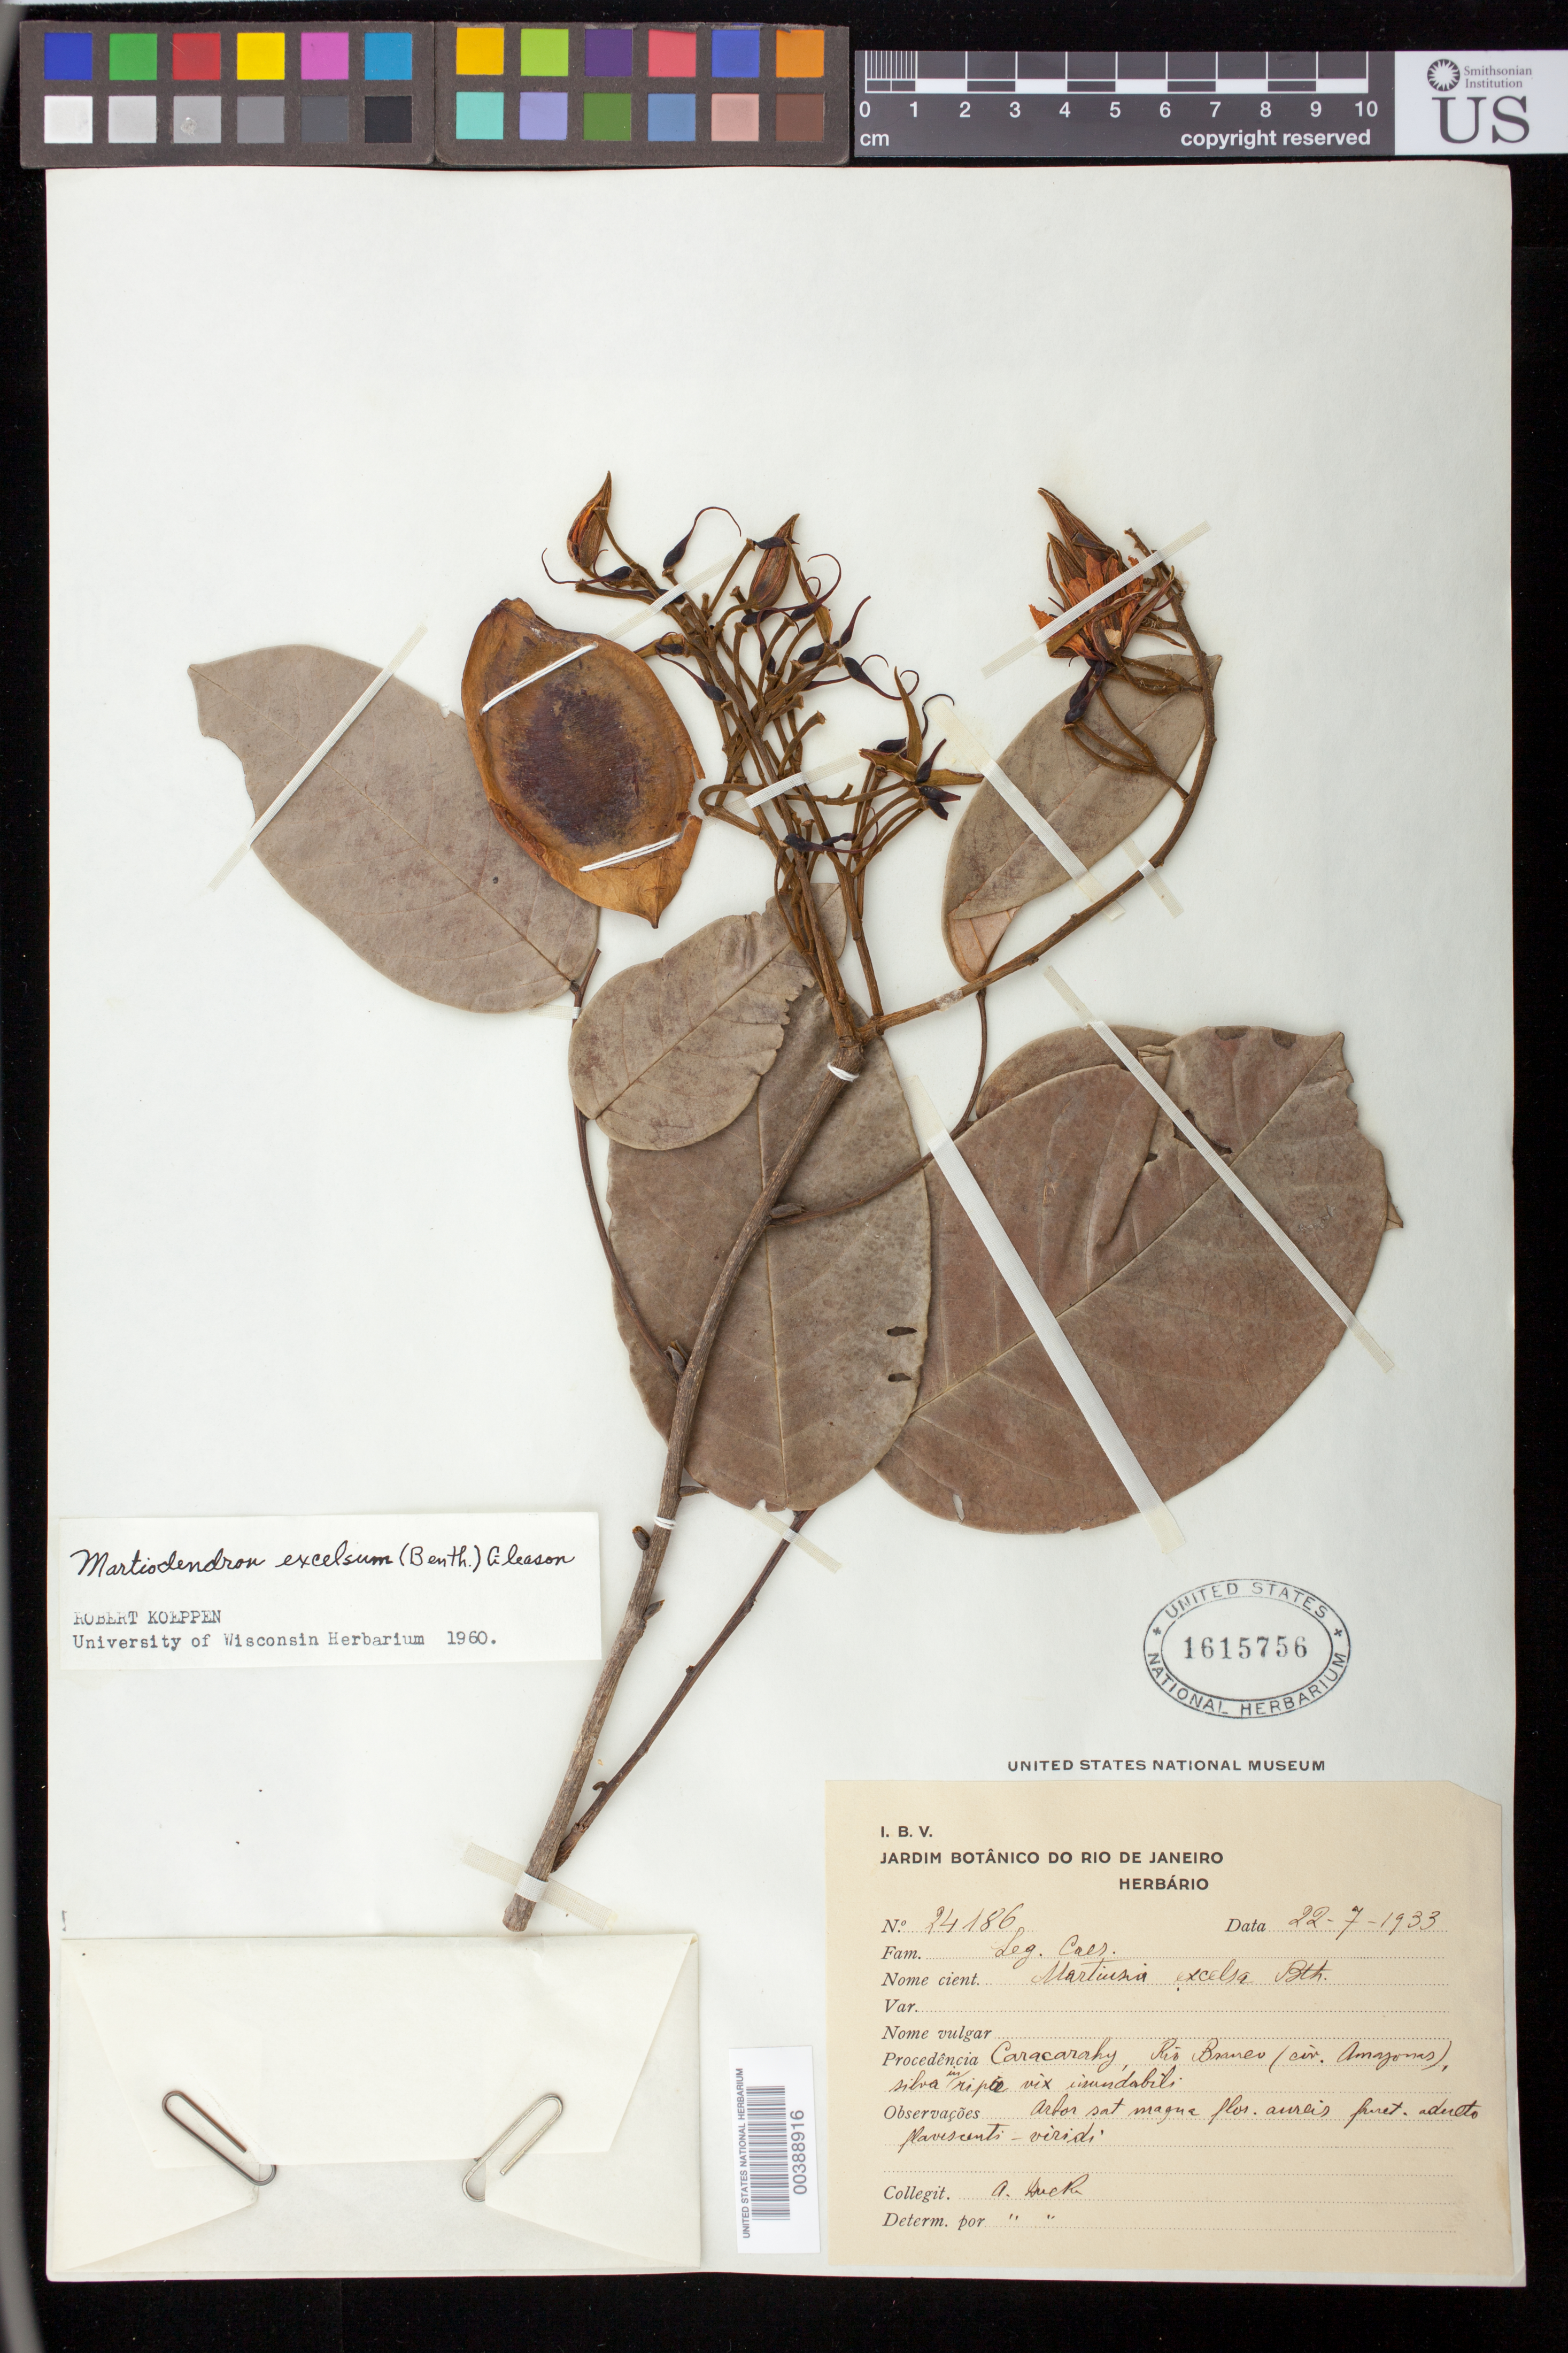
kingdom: Plantae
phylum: Tracheophyta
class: Magnoliopsida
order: Fabales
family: Fabaceae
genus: Martiodendron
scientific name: Martiodendron excelsum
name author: (Benth.) Gleason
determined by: Koeppen, R. C.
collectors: A. Ducke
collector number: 24186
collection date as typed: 22 Jul 1933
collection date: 1933-07-22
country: Brazil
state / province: Amazonas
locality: Caracarahy, Rio Branco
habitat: Silva in ripa vix inundabilis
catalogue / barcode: US 1615756